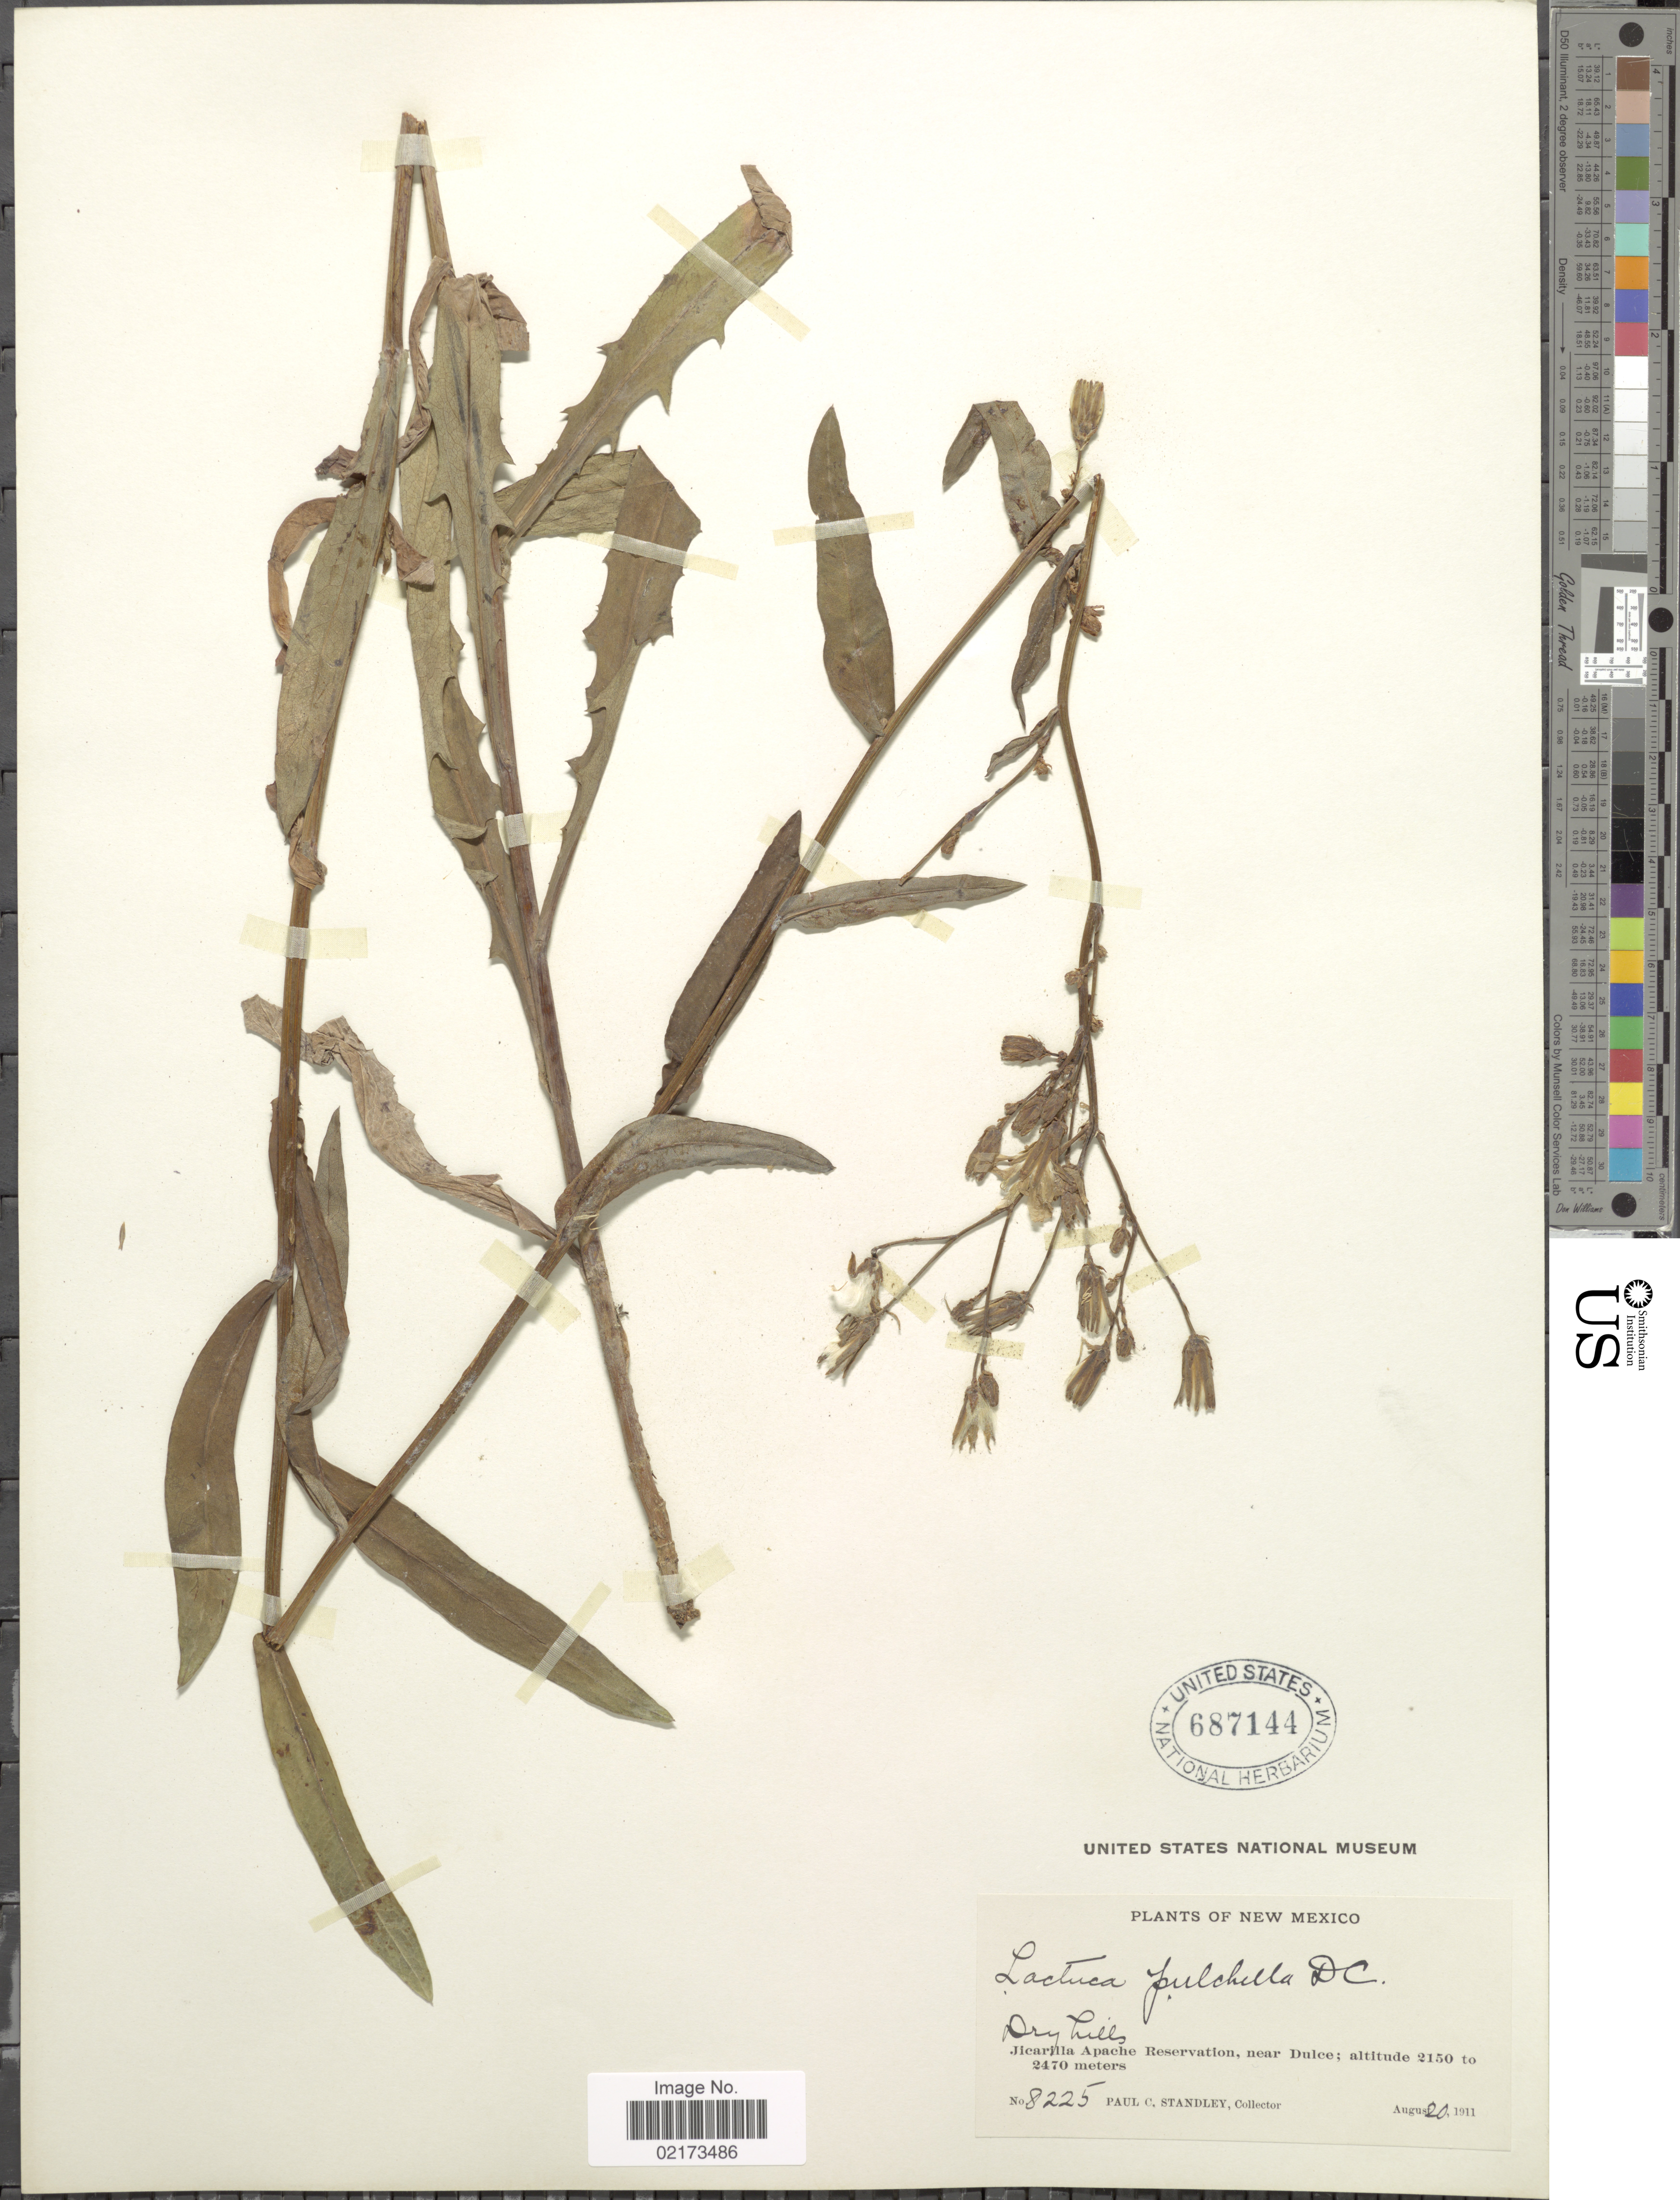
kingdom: Plantae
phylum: Tracheophyta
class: Magnoliopsida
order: Asterales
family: Asteraceae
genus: Lactuca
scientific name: Lactuca tatarica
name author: (L.) C.A. Mey.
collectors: P. C. Standley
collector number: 8225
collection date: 1911-08-20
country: United States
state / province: New Mexico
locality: Jicarilla Apache Reservation, near Dulce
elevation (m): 2150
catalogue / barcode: US 687144